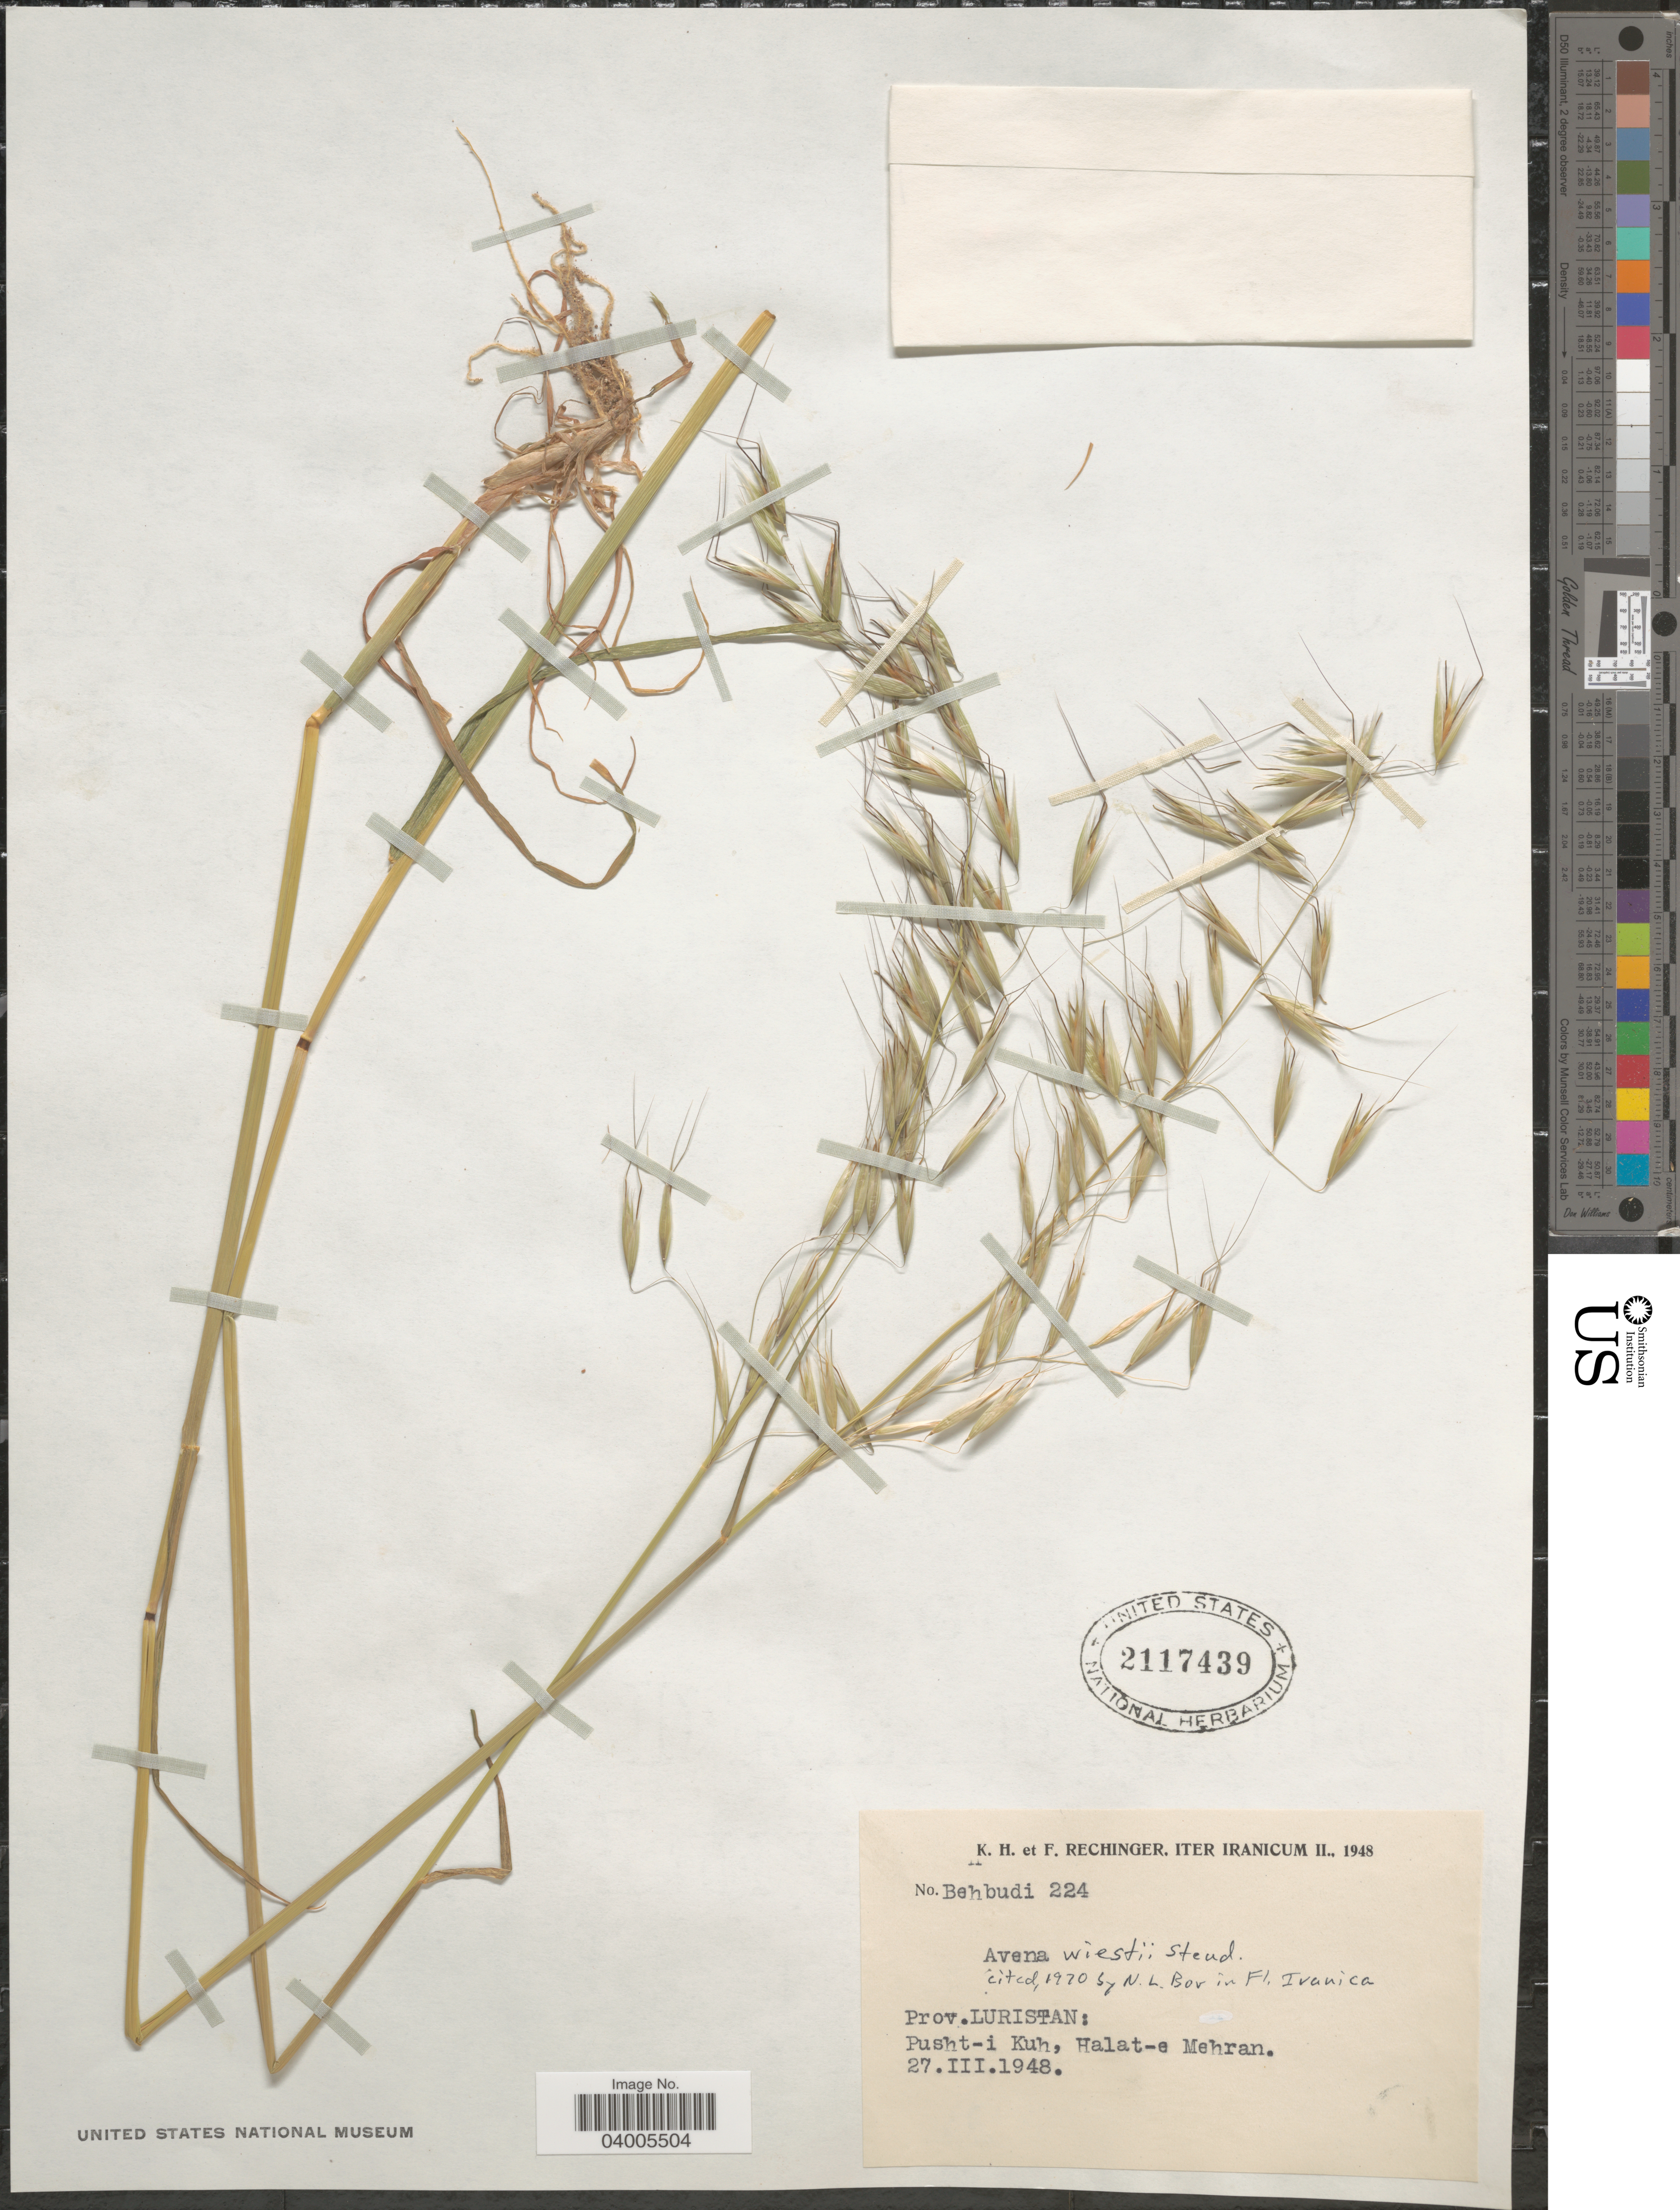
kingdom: Plantae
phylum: Tracheophyta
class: Liliopsida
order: Poales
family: Poaceae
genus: Avena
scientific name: Avena wiestii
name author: Steud.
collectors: K. H. Rechinger & F. Rechinger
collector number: Behbudi 224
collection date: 1948-03-27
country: Iran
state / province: Lorestan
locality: Iter Iranicum. Prov. Luristan: Pusht-i Kuh, Halat-e Mehran.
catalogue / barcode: US 2117439